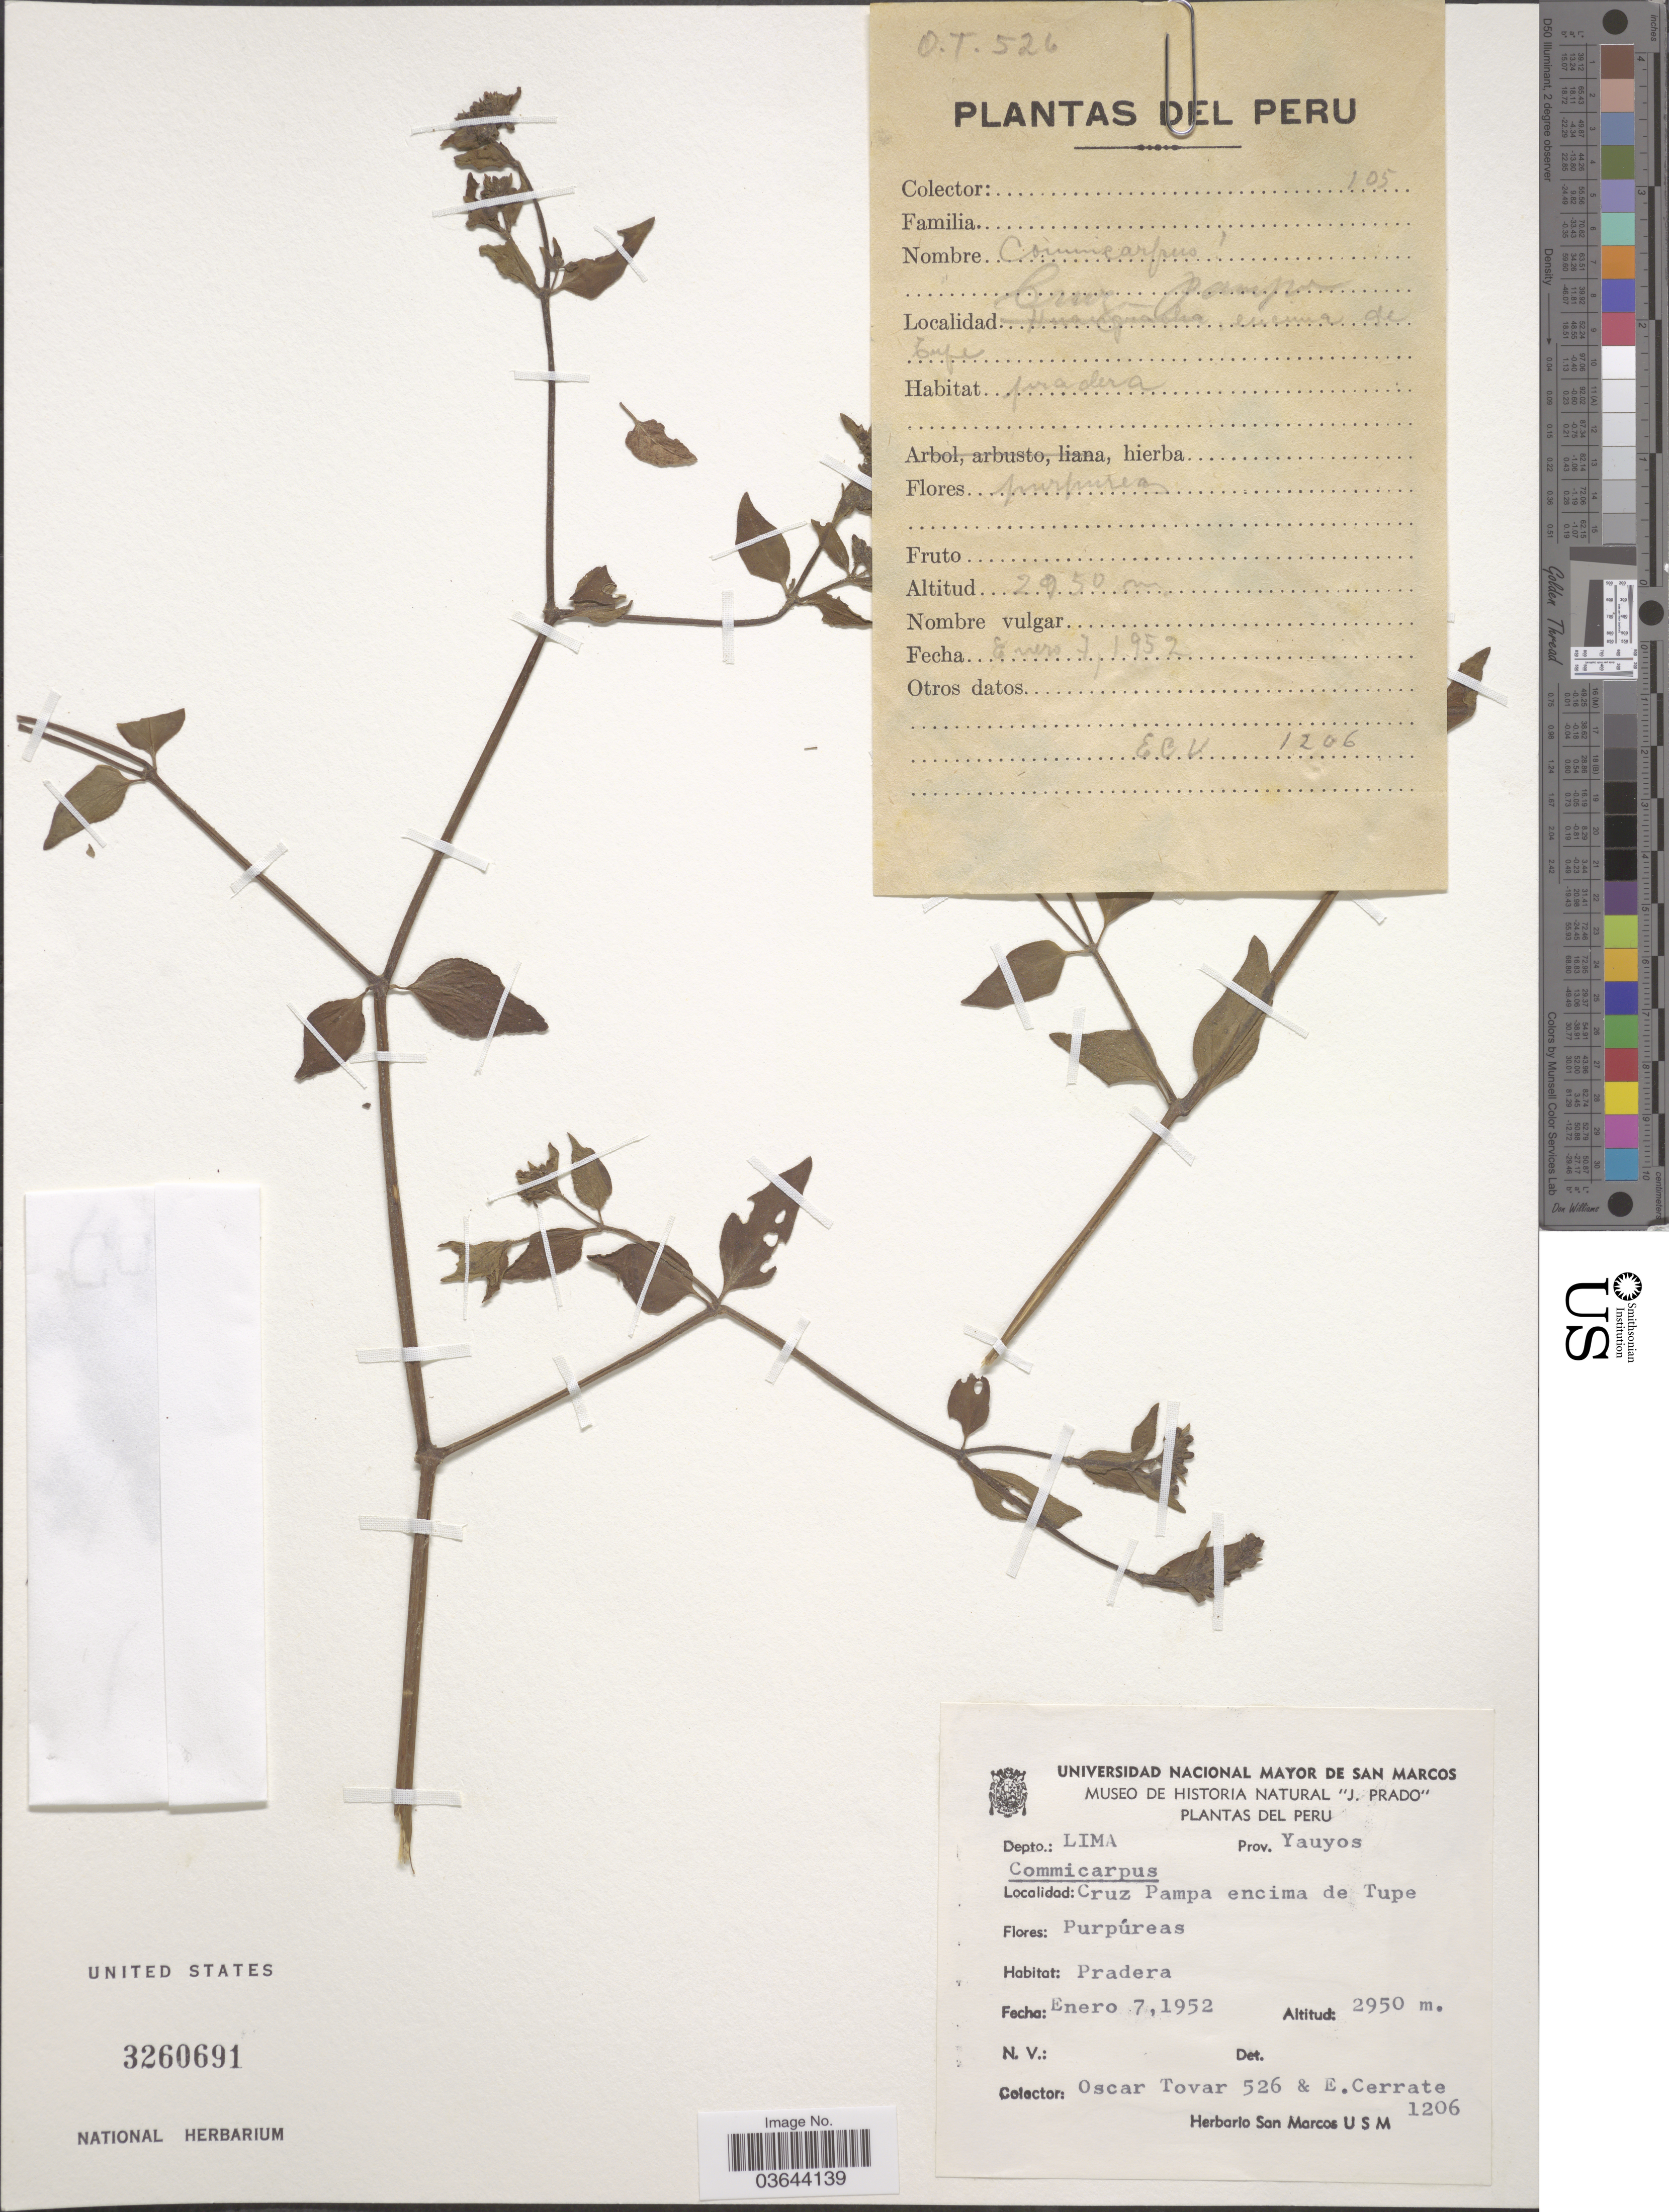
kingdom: Plantae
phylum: Tracheophyta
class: Magnoliopsida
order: Caryophyllales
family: Nyctaginaceae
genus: Commicarpus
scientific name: Commicarpus sp.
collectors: Ó. Tovar & E. Cerrate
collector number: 1206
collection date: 1952-01-07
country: Peru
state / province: Lima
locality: Depto.: Lima. Prov. Yauyos. Cruz Pampa encima de Tupe.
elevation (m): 2950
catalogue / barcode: US 3260691